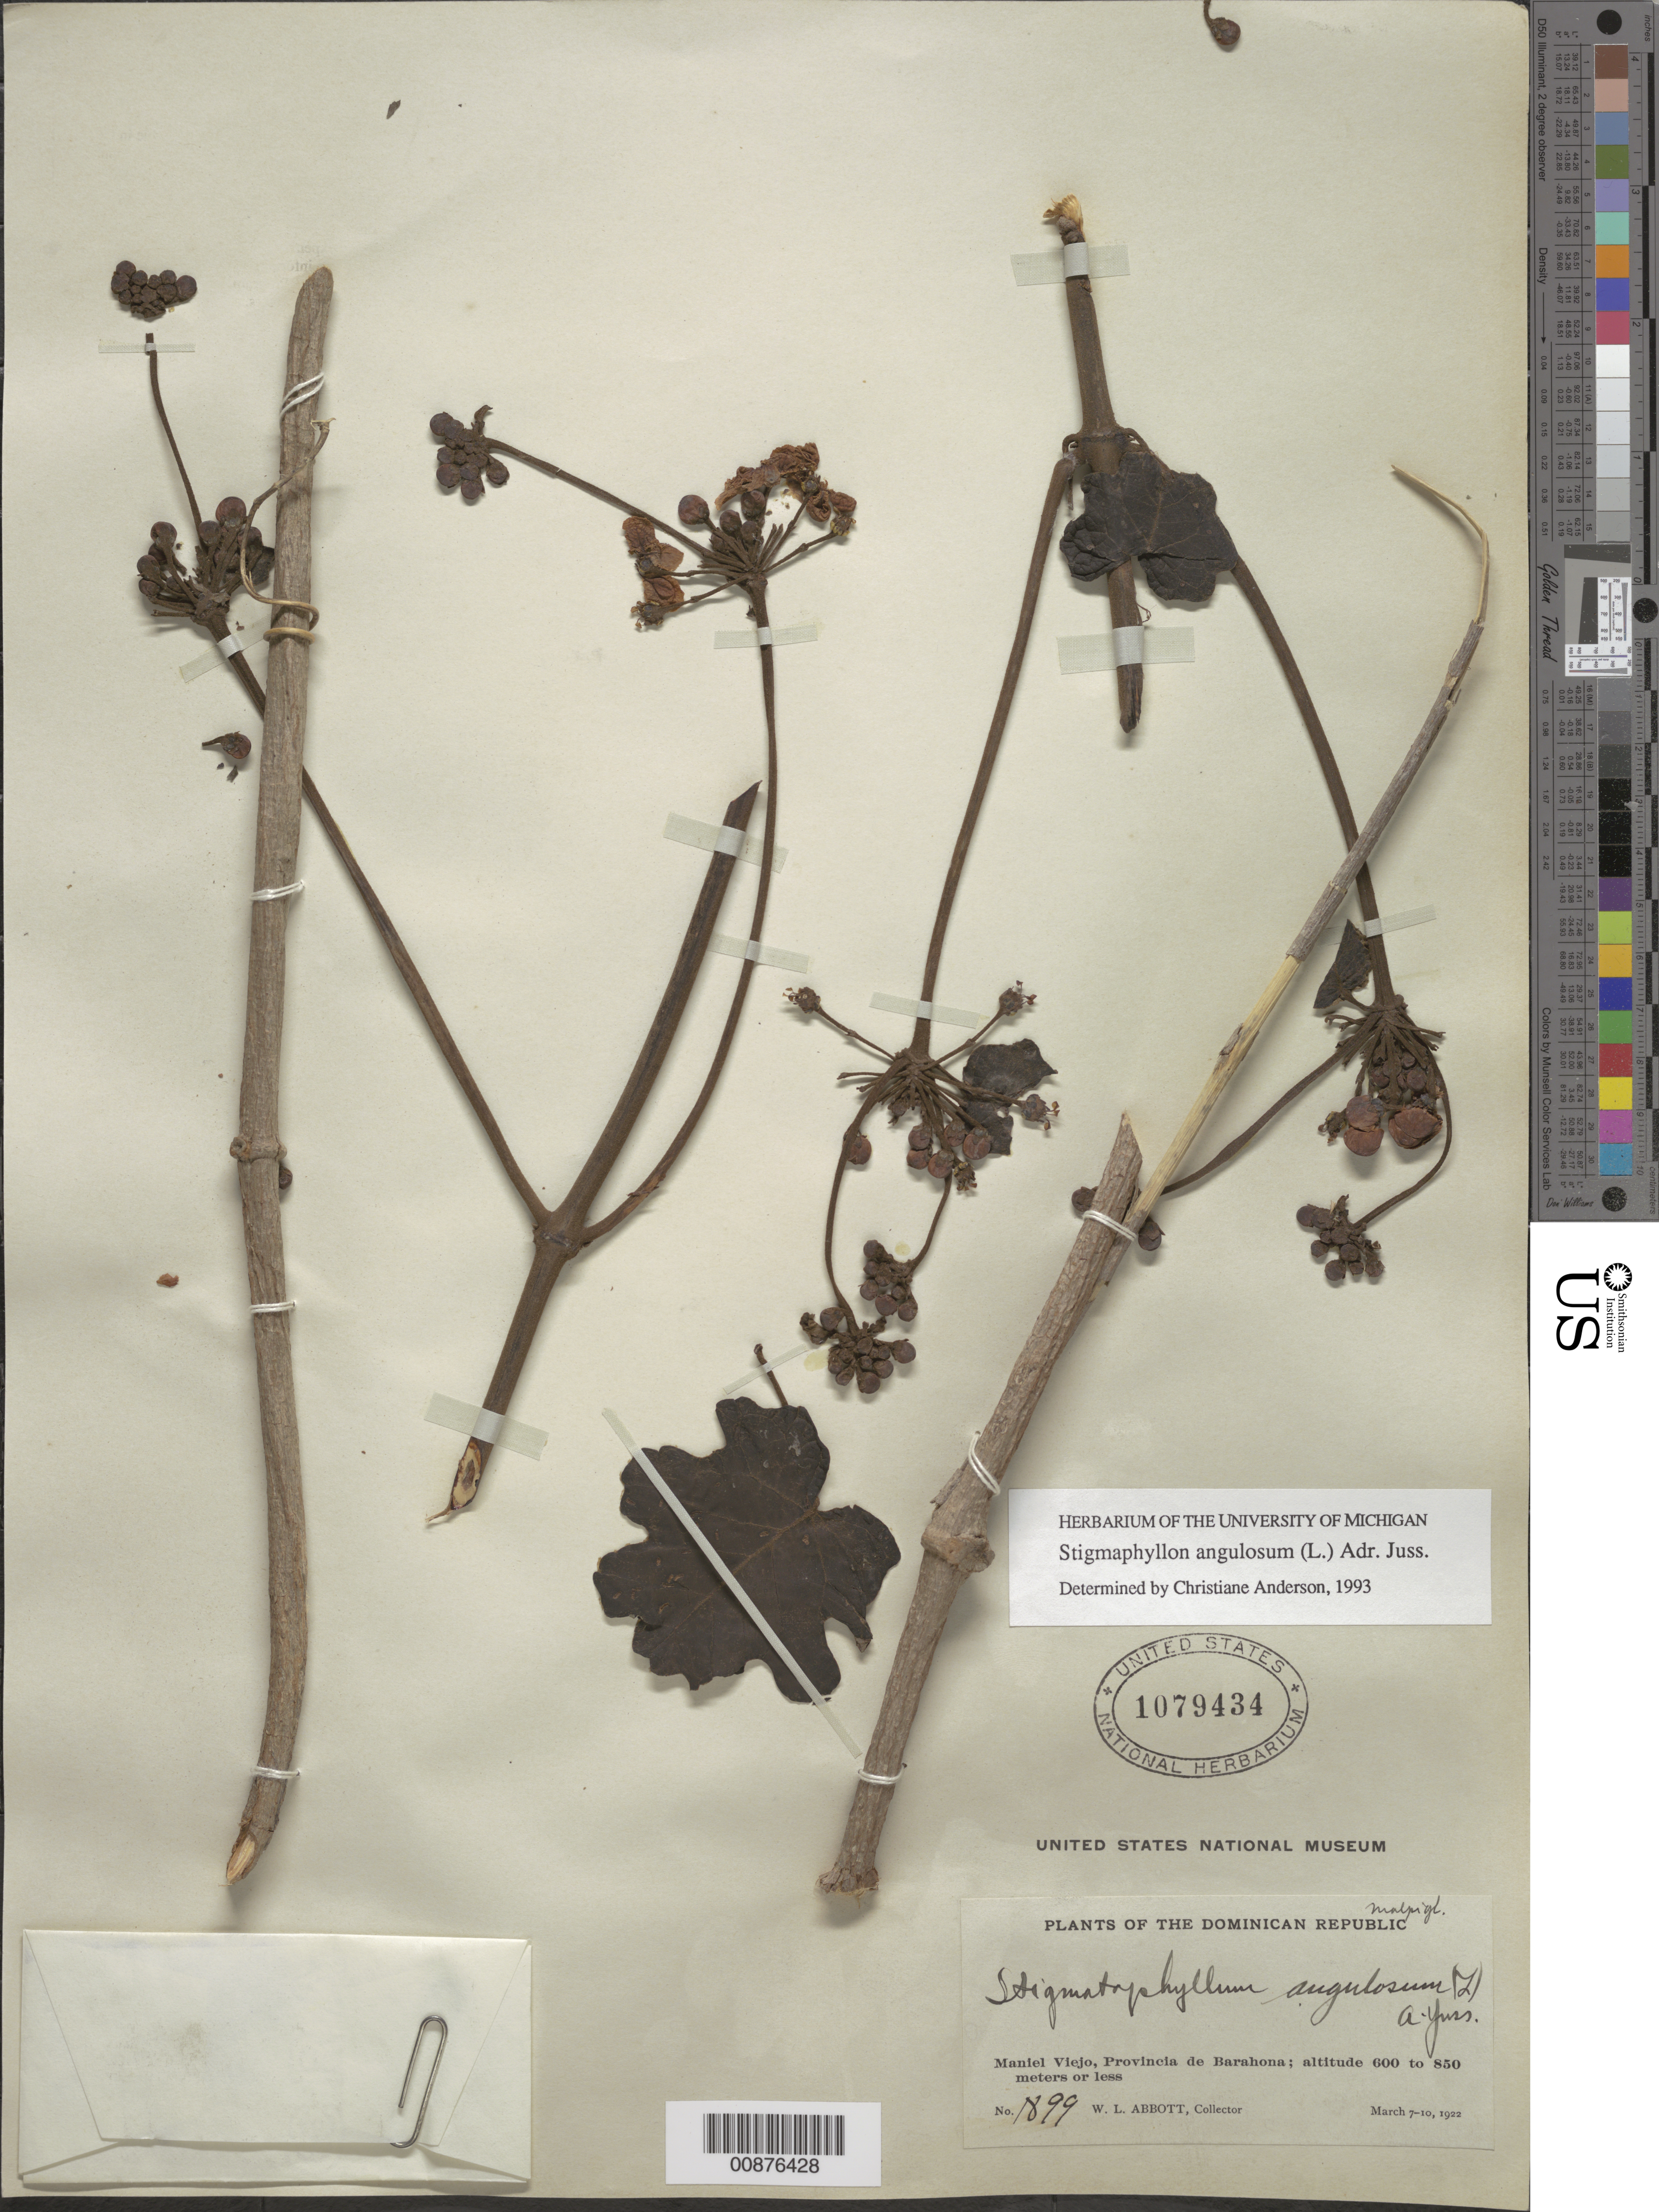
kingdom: Plantae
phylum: Tracheophyta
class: Magnoliopsida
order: Malpighiales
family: Malpighiaceae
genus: Stigmaphyllon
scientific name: Stigmaphyllon angulosum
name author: (L.) A. Juss.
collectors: W. L. Abbott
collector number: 1899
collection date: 1922-03-07/1922-03-10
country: Dominican Republic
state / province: Barahona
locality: Maniel Viejo, Provincia de Barahona.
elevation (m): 600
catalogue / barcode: US 1079434